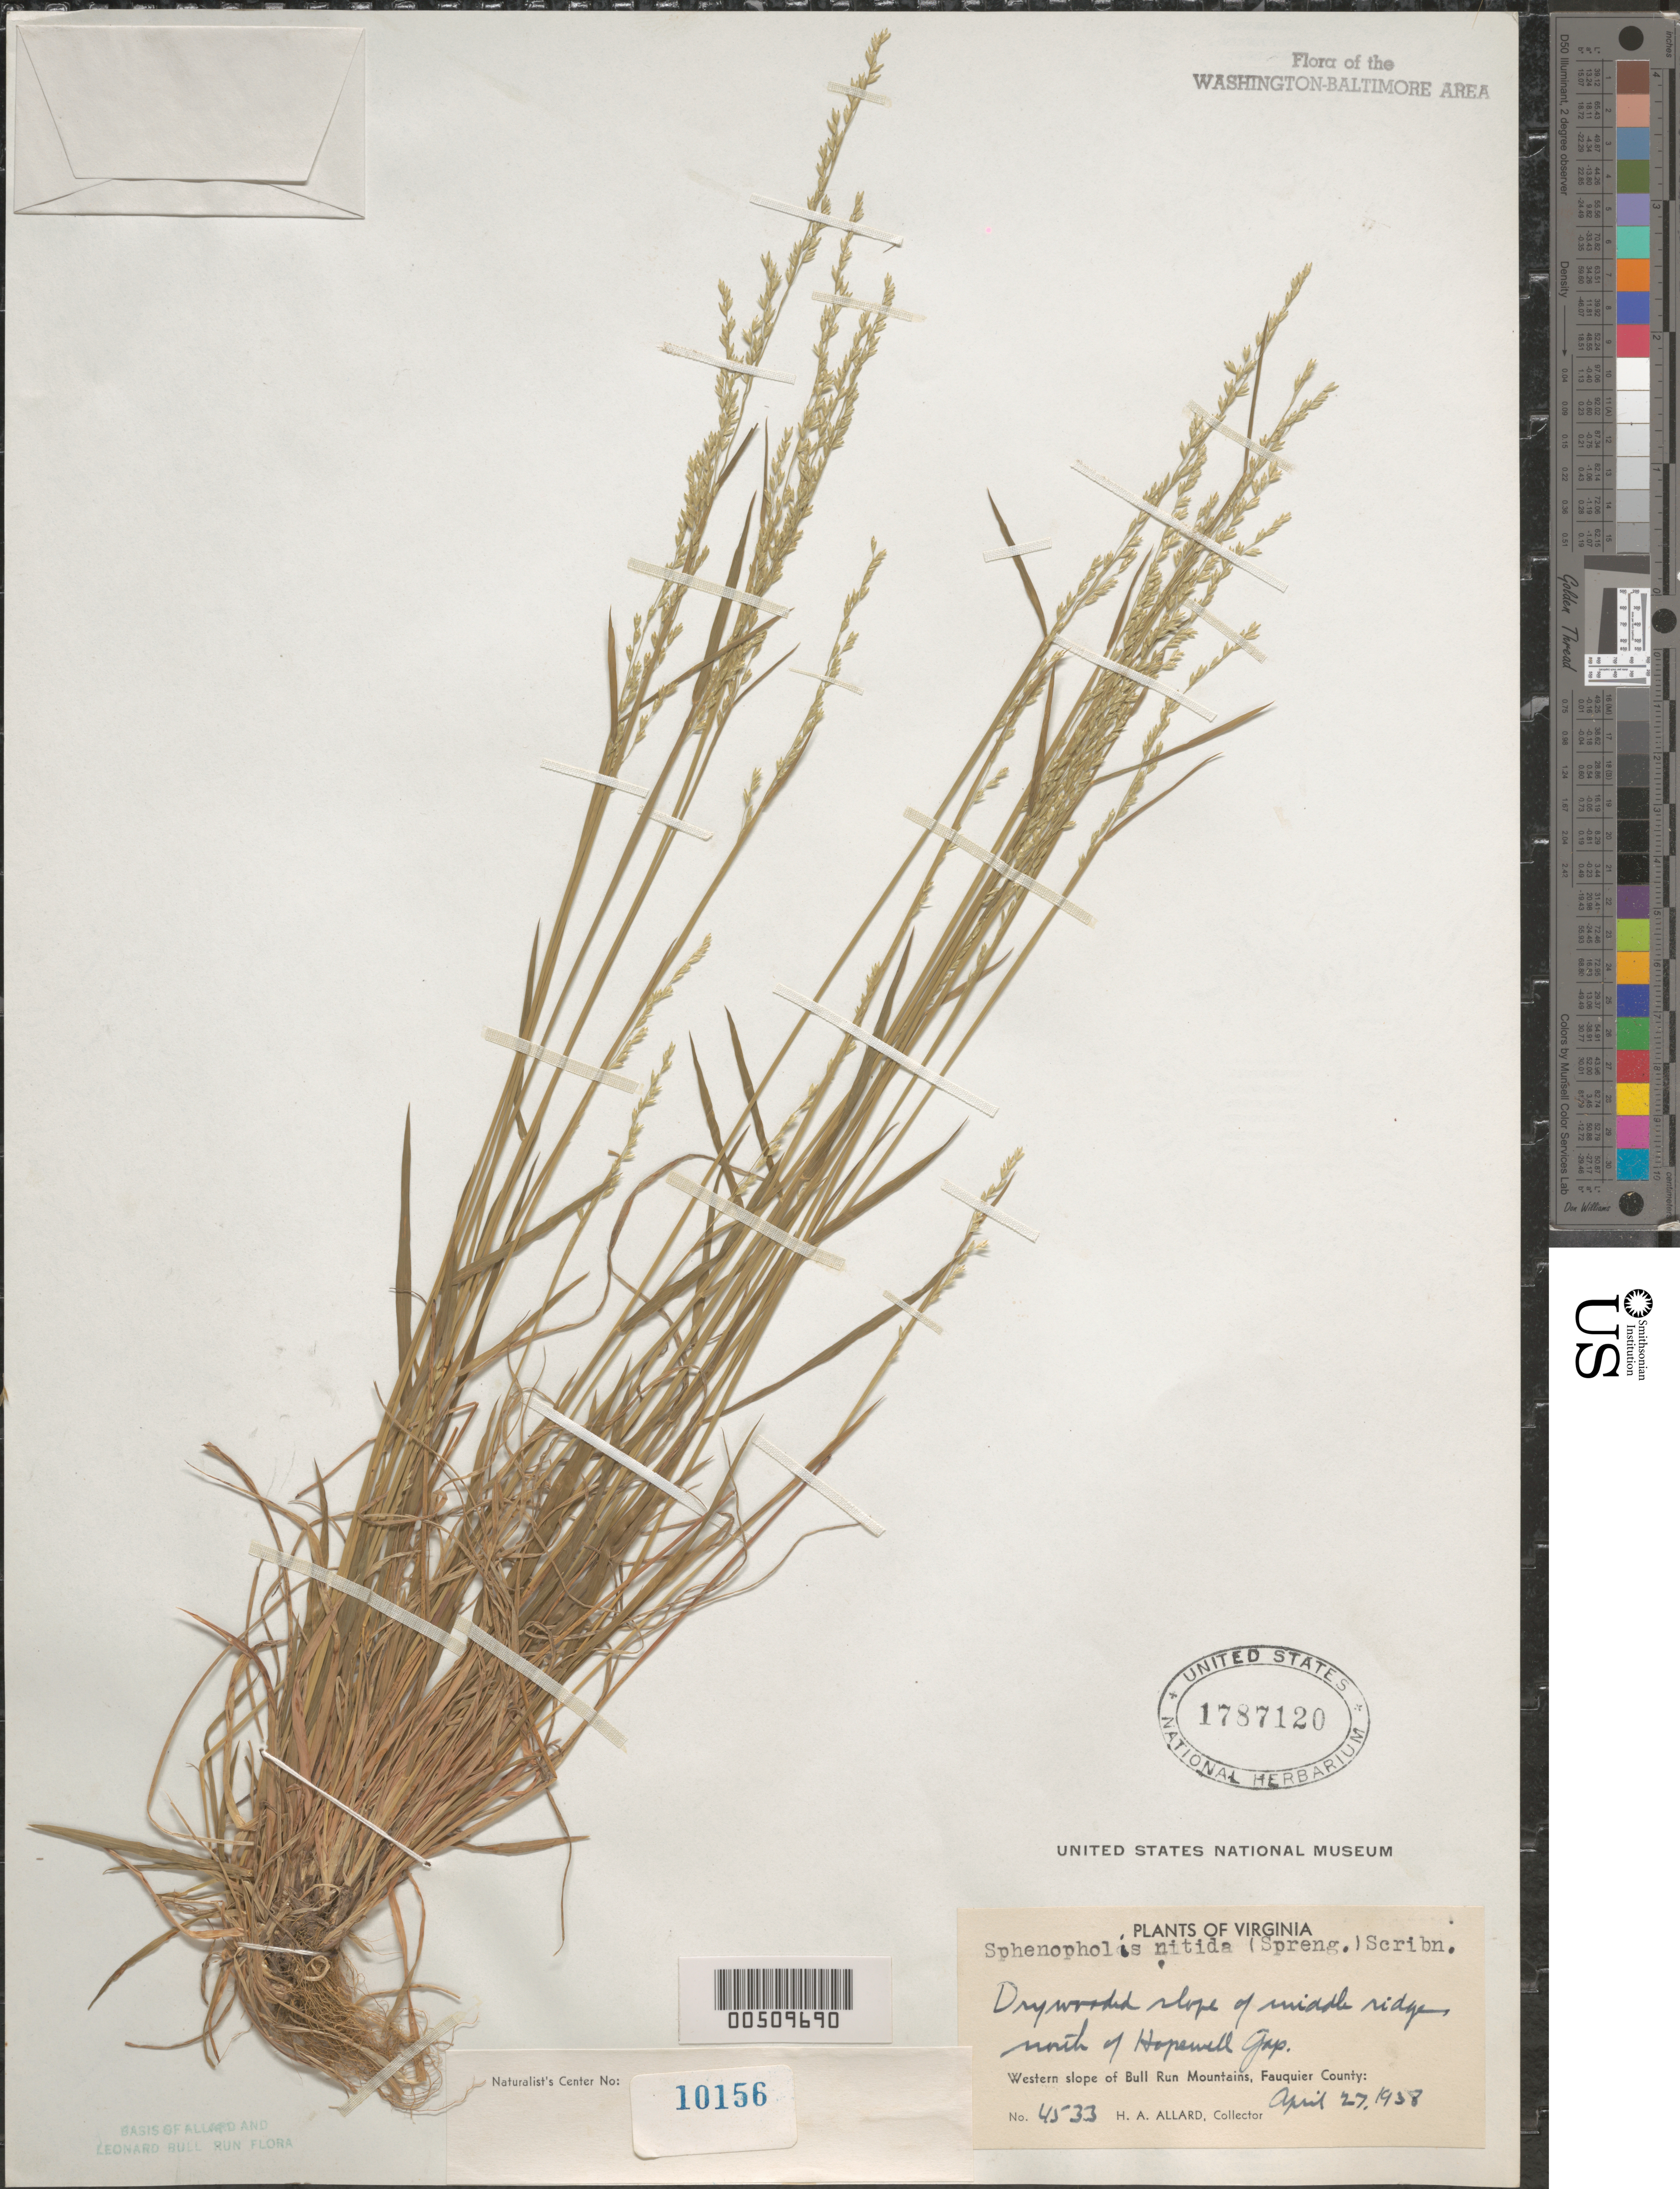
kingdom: Plantae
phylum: Tracheophyta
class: Liliopsida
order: Poales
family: Poaceae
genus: Sphenopholis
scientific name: Sphenopholis nitida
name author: (Biehler) Scribn.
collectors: H. A. Allard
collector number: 4533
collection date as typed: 27 Apr 1938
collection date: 1938-04-27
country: United States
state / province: Virginia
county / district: Fauquier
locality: Bull Run Mts., N of Hopewell Gap Bull Run Mts.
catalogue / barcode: US 1787120